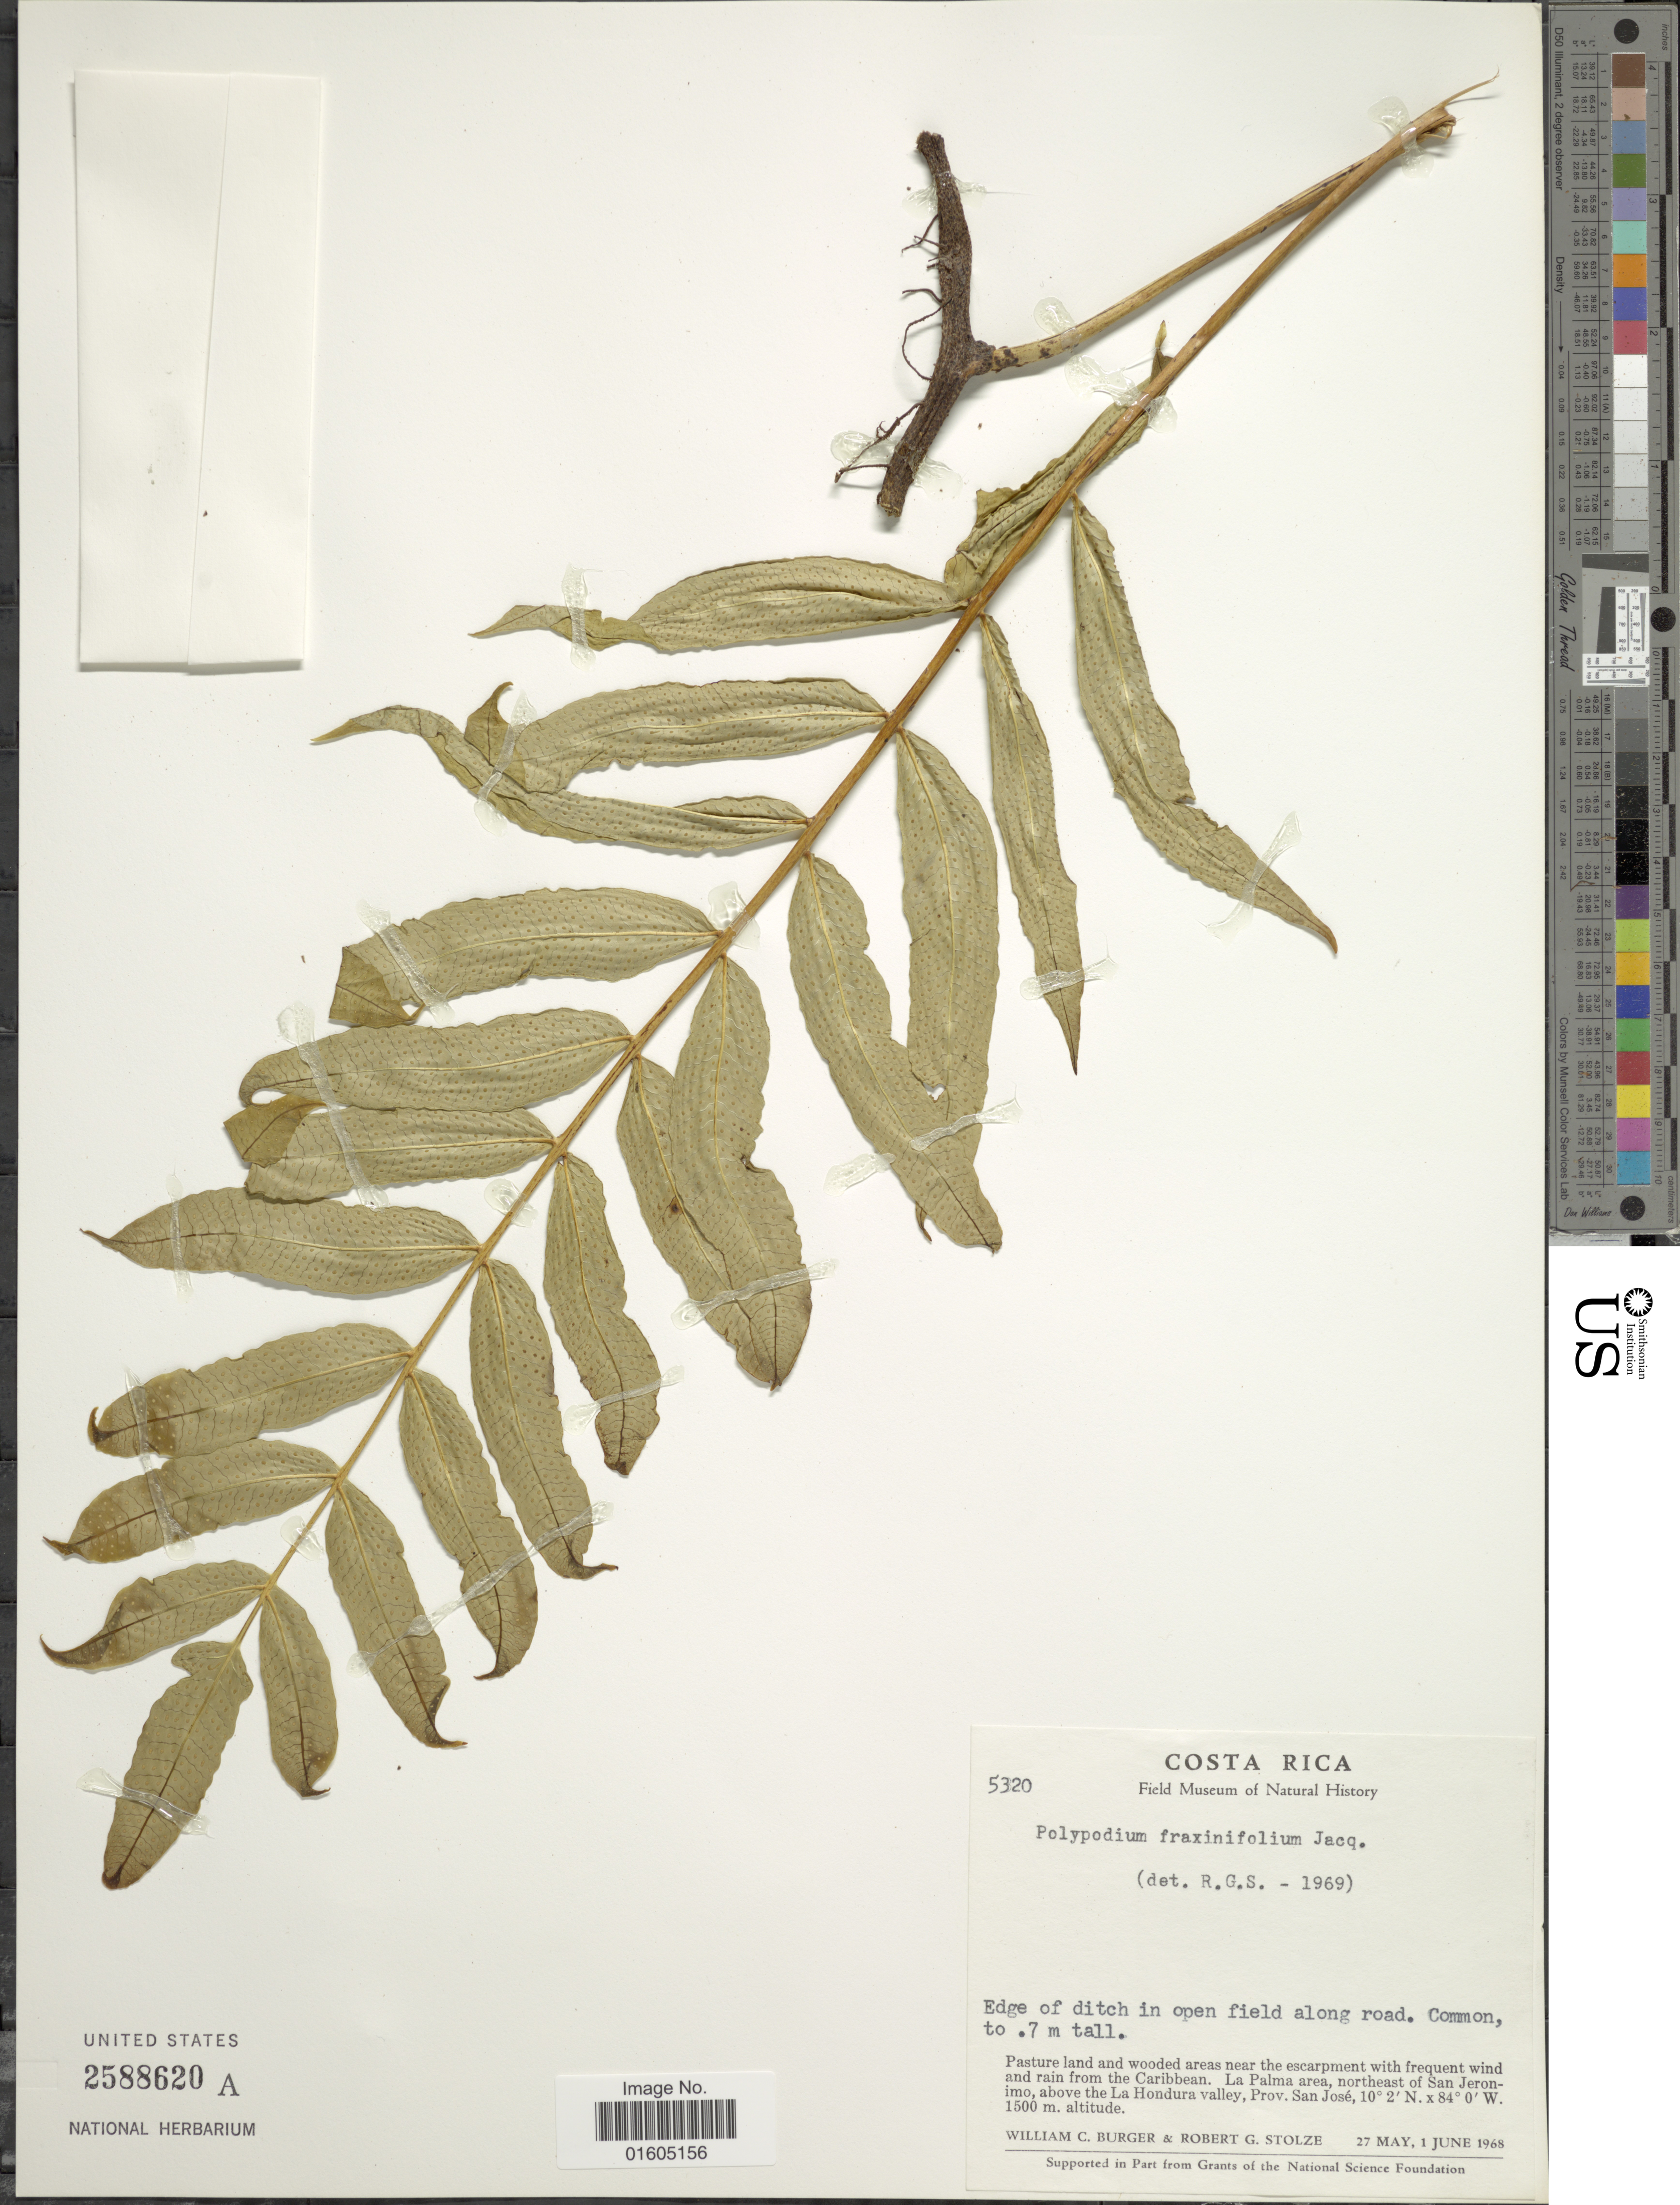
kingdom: Plantae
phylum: Tracheophyta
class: Polypodiopsida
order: Polypodiales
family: Polypodiaceae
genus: Serpocaulon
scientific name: Serpocaulon fraxinifolium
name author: (Jacq.) A.R. Sm.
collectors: W. Burger & R. G. Stolze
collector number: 5320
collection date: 1968-05-27/1968-06-01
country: Costa Rica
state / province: San José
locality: Costa RIca. Pasture land and wooded areas near the escarpment with frequent wind and rain from the Caribbean. La Palma area, northeast of San Jeronimo, above the La Hondura valley, Prov. San Jose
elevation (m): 1500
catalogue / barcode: US 2588620A